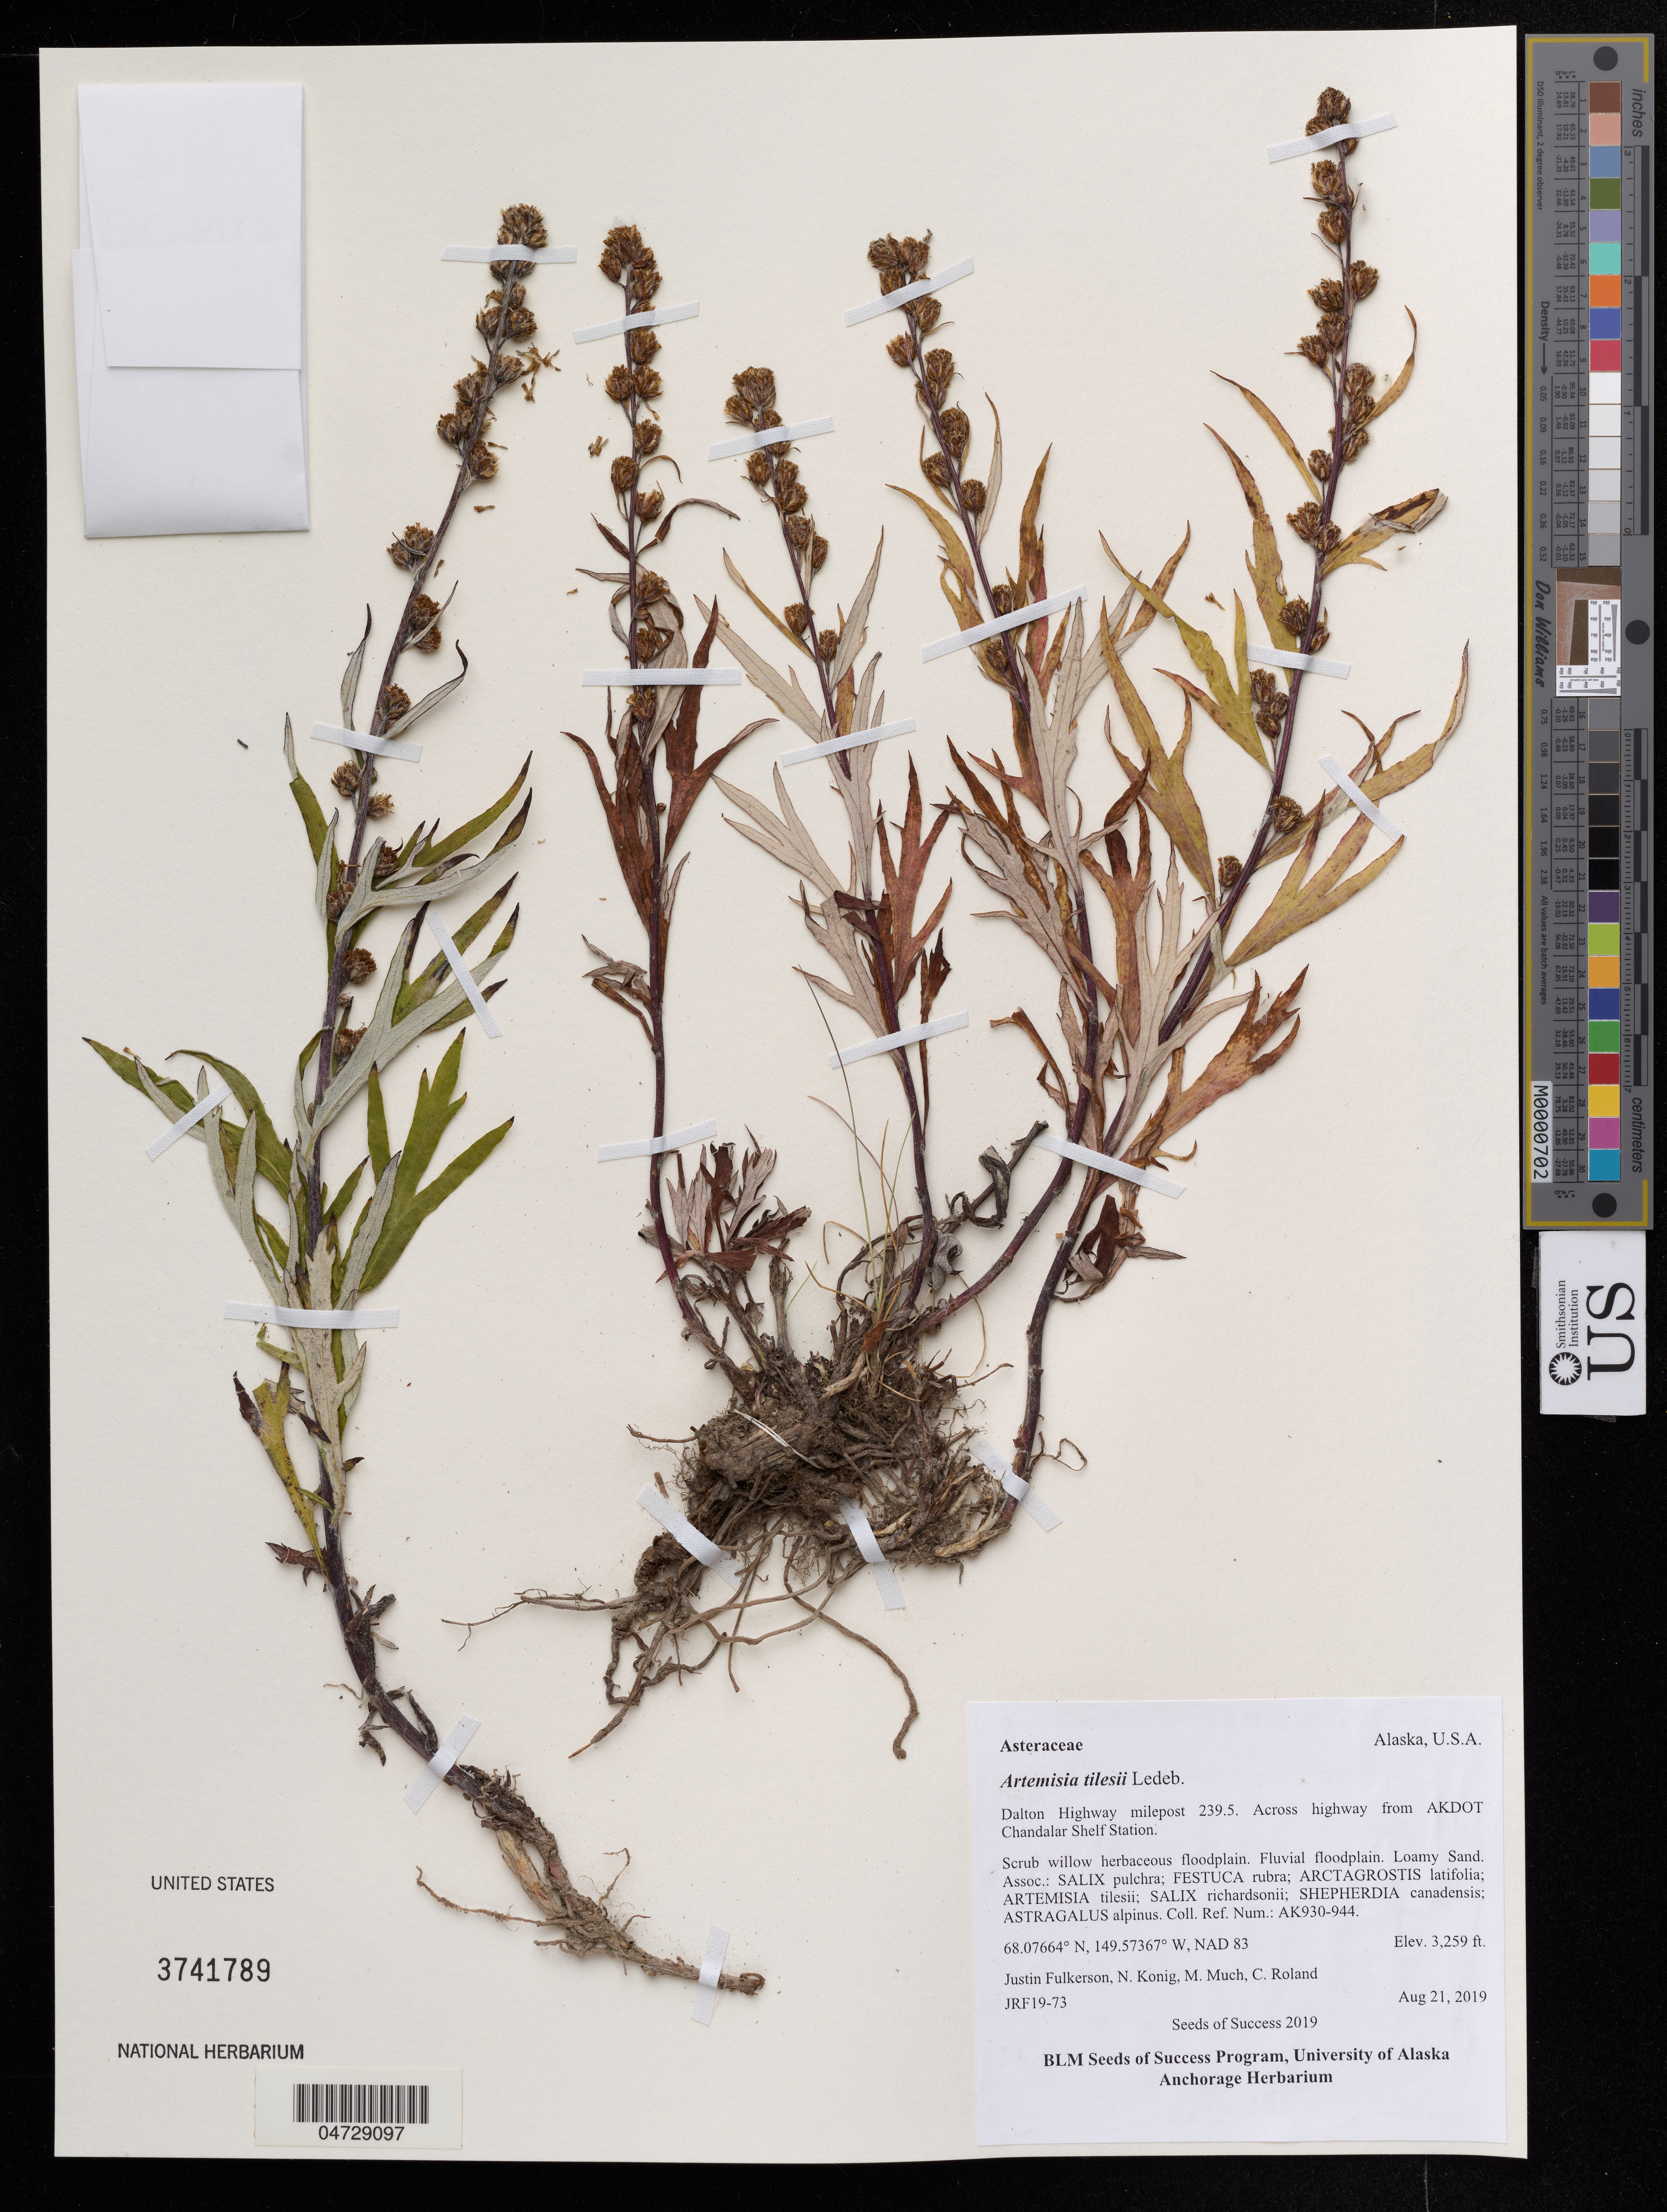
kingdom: Plantae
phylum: Tracheophyta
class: Magnoliopsida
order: Asterales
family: Asteraceae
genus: Artemisia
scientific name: Artemisia tilesii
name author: Ledeb.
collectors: J. Fulkerson, N. Konig & C. Roland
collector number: JRF19-73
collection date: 2019-08-21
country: United States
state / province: Alaska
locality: Dalton Highway milepost 239.5., Across highway from AKDOT Chandalar Shelf Station.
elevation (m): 993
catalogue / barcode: US 3741789